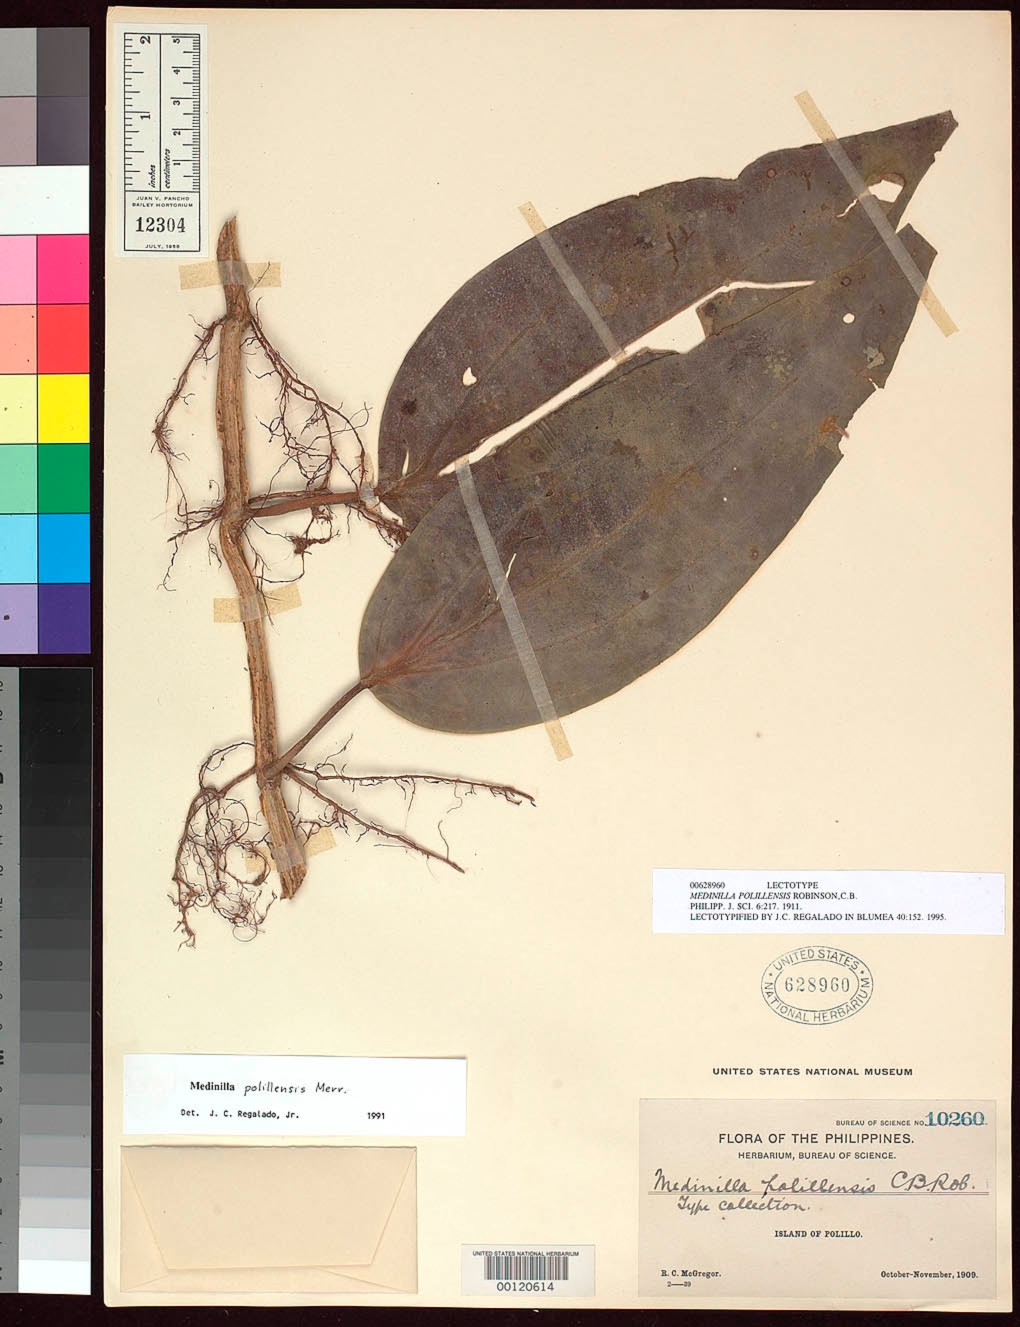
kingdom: Plantae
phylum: Tracheophyta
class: Magnoliopsida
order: Myrtales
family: Melastomataceae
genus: Medinilla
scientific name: Medinilla polillensis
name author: C.B. Rob.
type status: Lectotype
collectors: R. C. McGregor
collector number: Bur. Sci. 10260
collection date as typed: Oct 1909 to -- Nov 1909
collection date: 1909-10/1909-11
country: Philippines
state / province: Calabarzon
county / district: Quezon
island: Polillo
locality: Polillo.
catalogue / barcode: US 628960